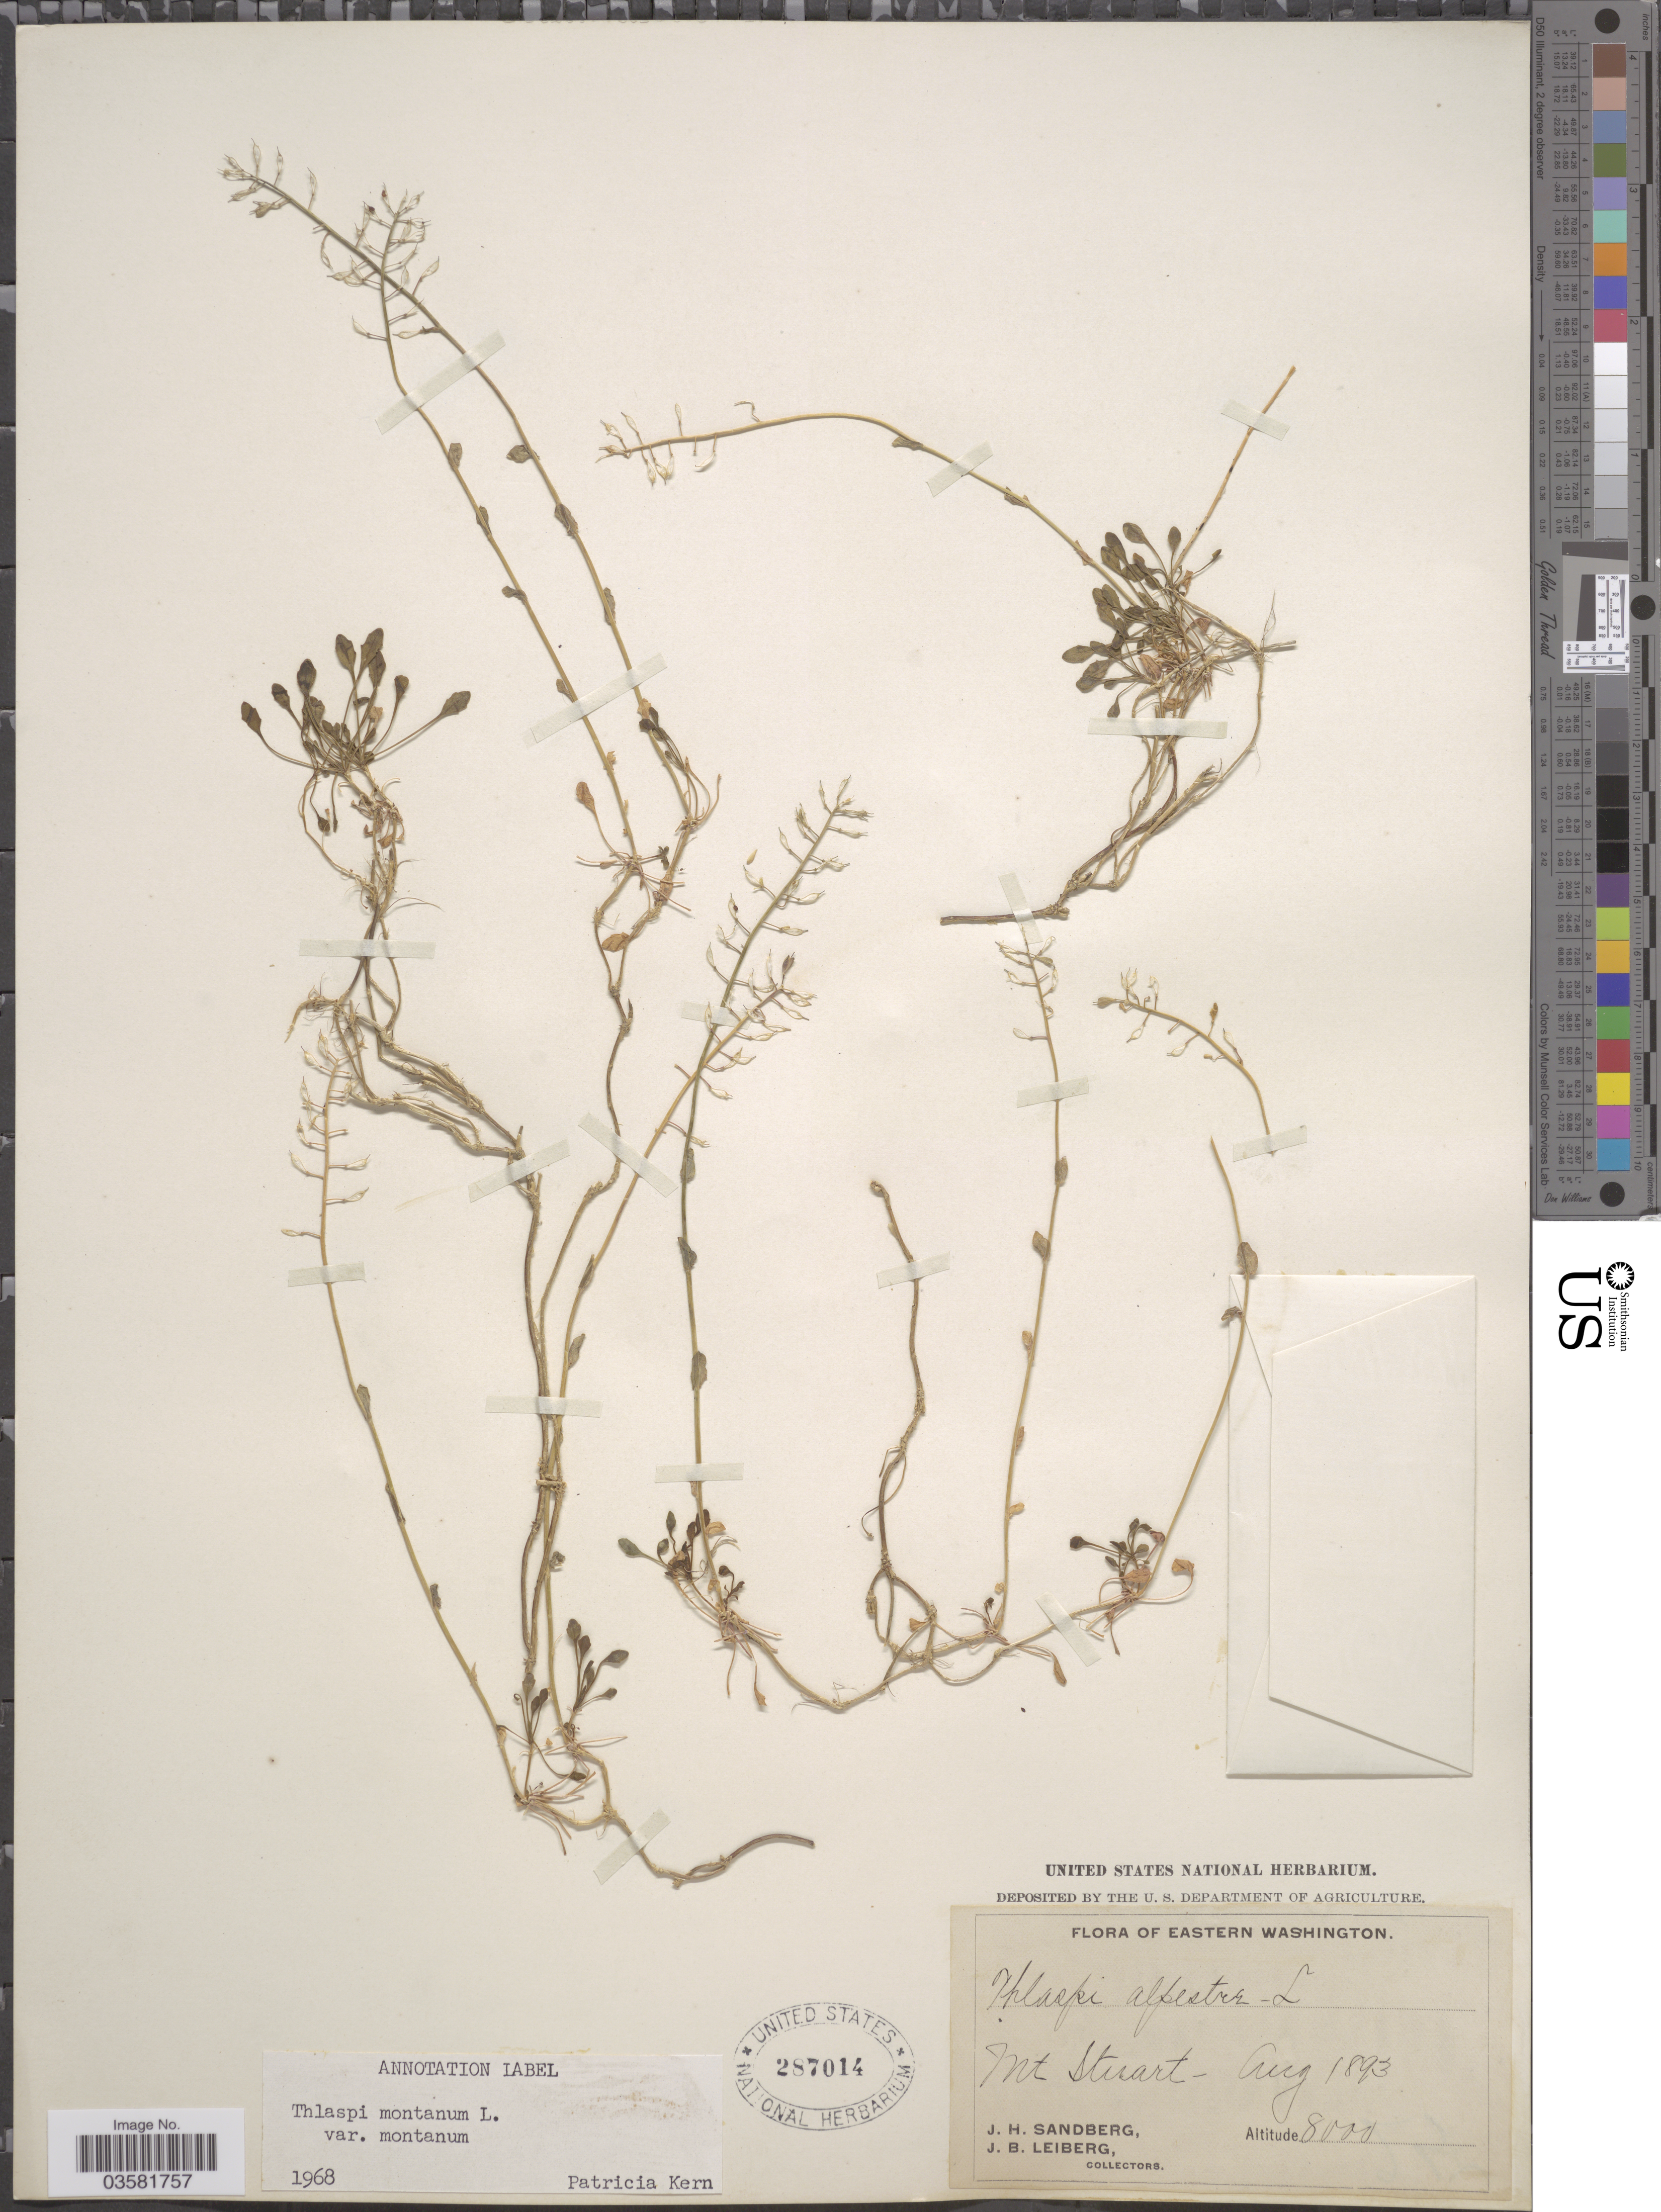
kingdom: Plantae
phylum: Tracheophyta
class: Magnoliopsida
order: Brassicales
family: Brassicaceae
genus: Thlaspi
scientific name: Thlaspi montanum var. montanum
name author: L.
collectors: J. H. Sandberg & J. B. Leiberg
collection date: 1893-08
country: United States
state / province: Washington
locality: Eastern Washington. Mt Stuart.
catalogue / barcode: US 287014